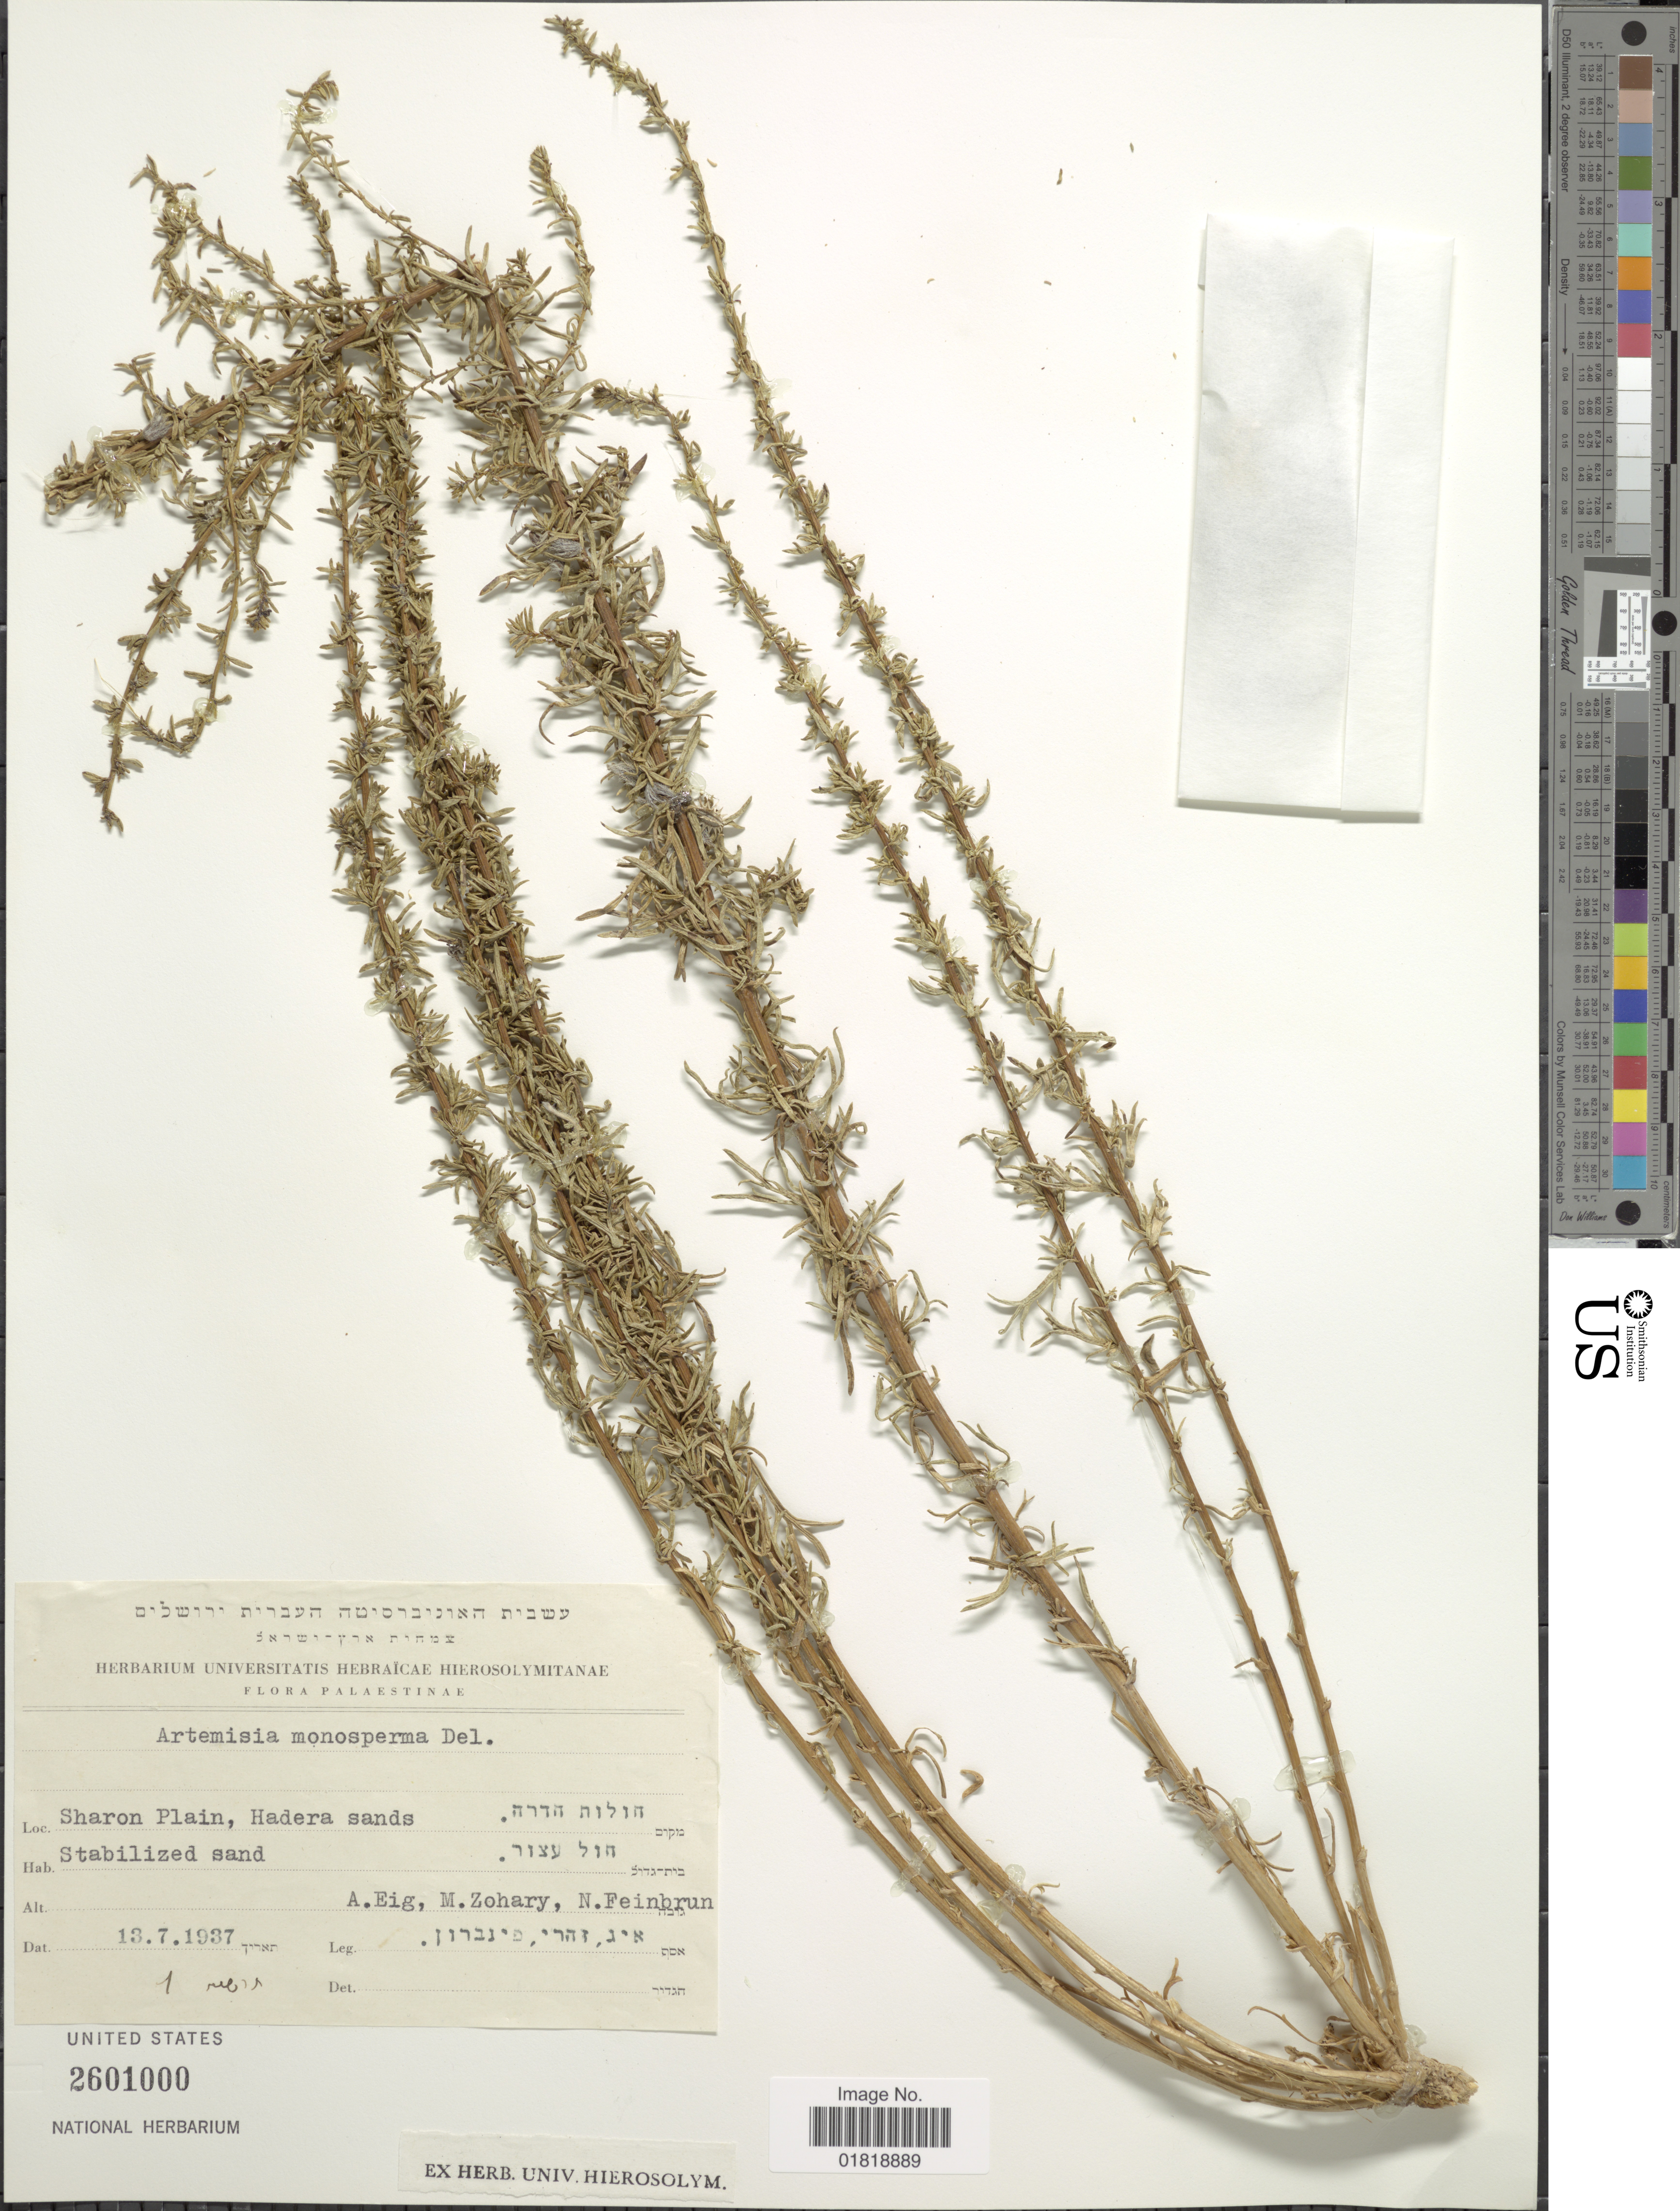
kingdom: Plantae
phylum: Tracheophyta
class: Magnoliopsida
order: Asterales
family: Asteraceae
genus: Artemisia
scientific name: Artemisia monosperma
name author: Delile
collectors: A. Eig, M. Zohary & N. Feinbrun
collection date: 1937-07-13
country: Israel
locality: Palaestinae, Sharon Plain, Hadera sands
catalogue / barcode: US 2601000